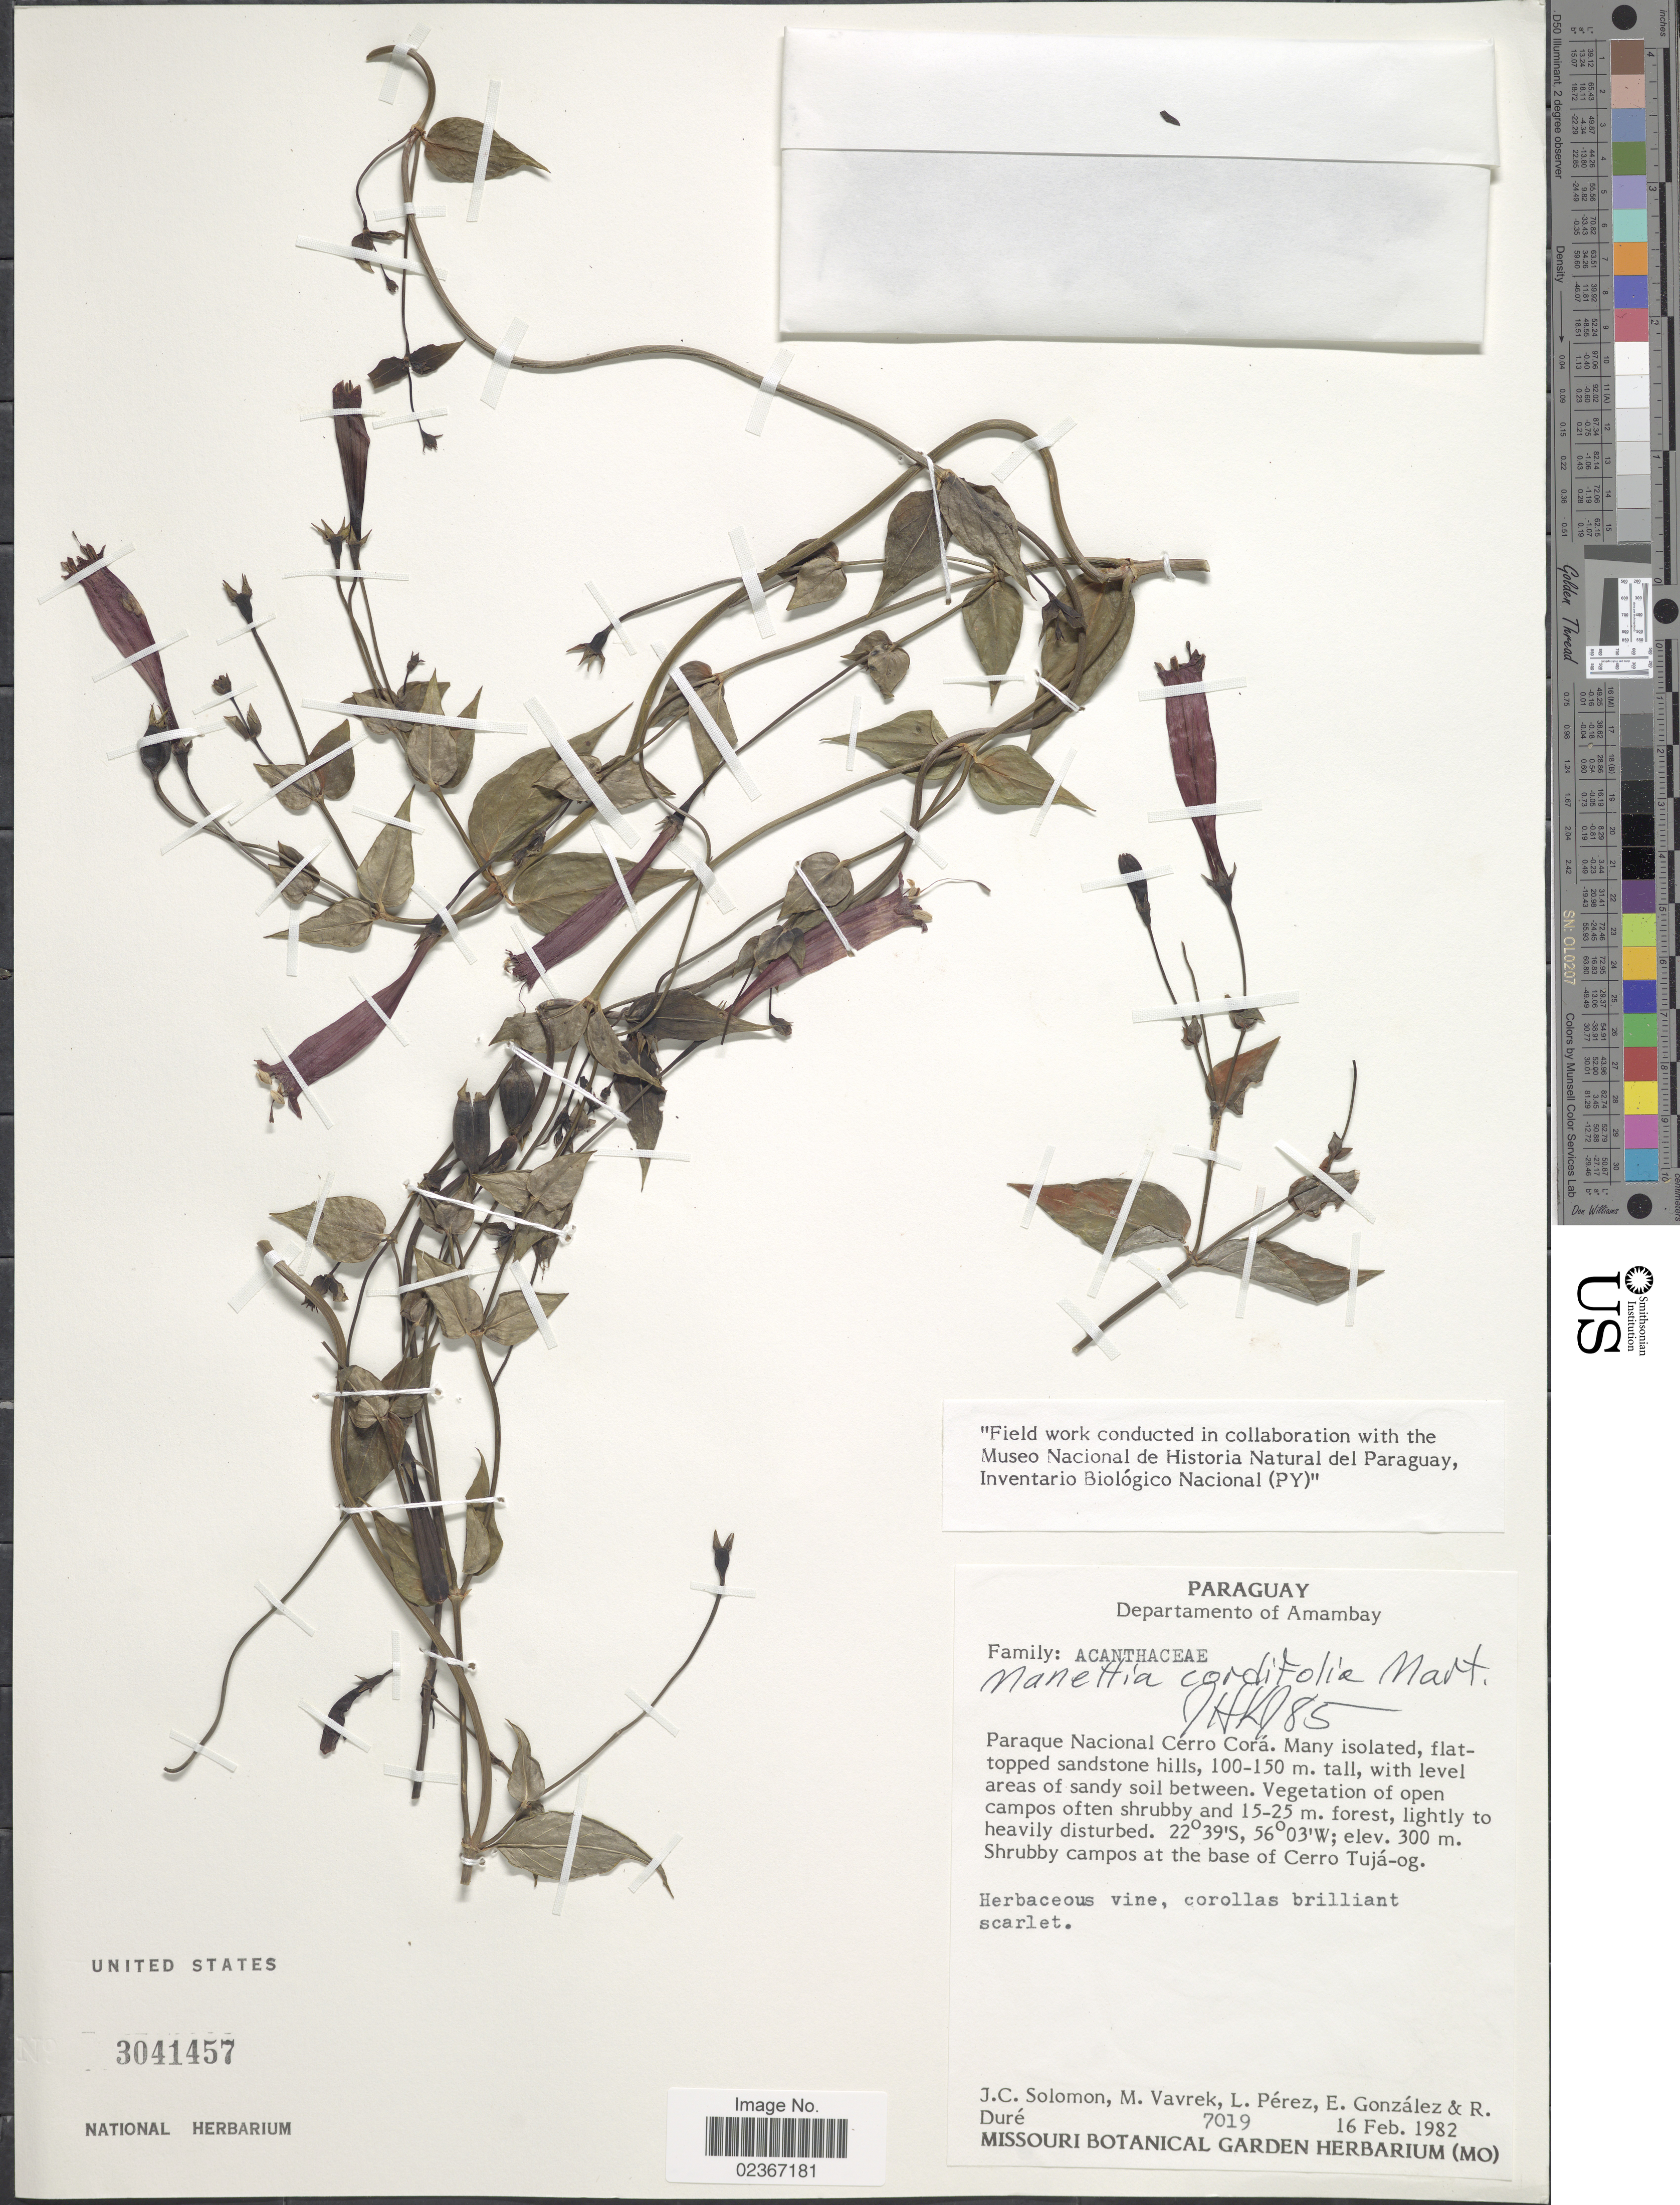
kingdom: Plantae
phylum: Tracheophyta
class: Magnoliopsida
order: Gentianales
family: Rubiaceae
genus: Manettia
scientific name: Manettia cordifolia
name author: Mart.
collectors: J. C. Solomon, M. Vavrek, L. Pérez, E. González & R. Duré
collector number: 7019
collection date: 1982-02-16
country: Paraguay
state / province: Amambay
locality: Departamento of Amambay. Parque Nacional Cerro Cora. Shrubby campos at the base of Cerro-Tuja-og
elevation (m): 300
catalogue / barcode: US 3041457